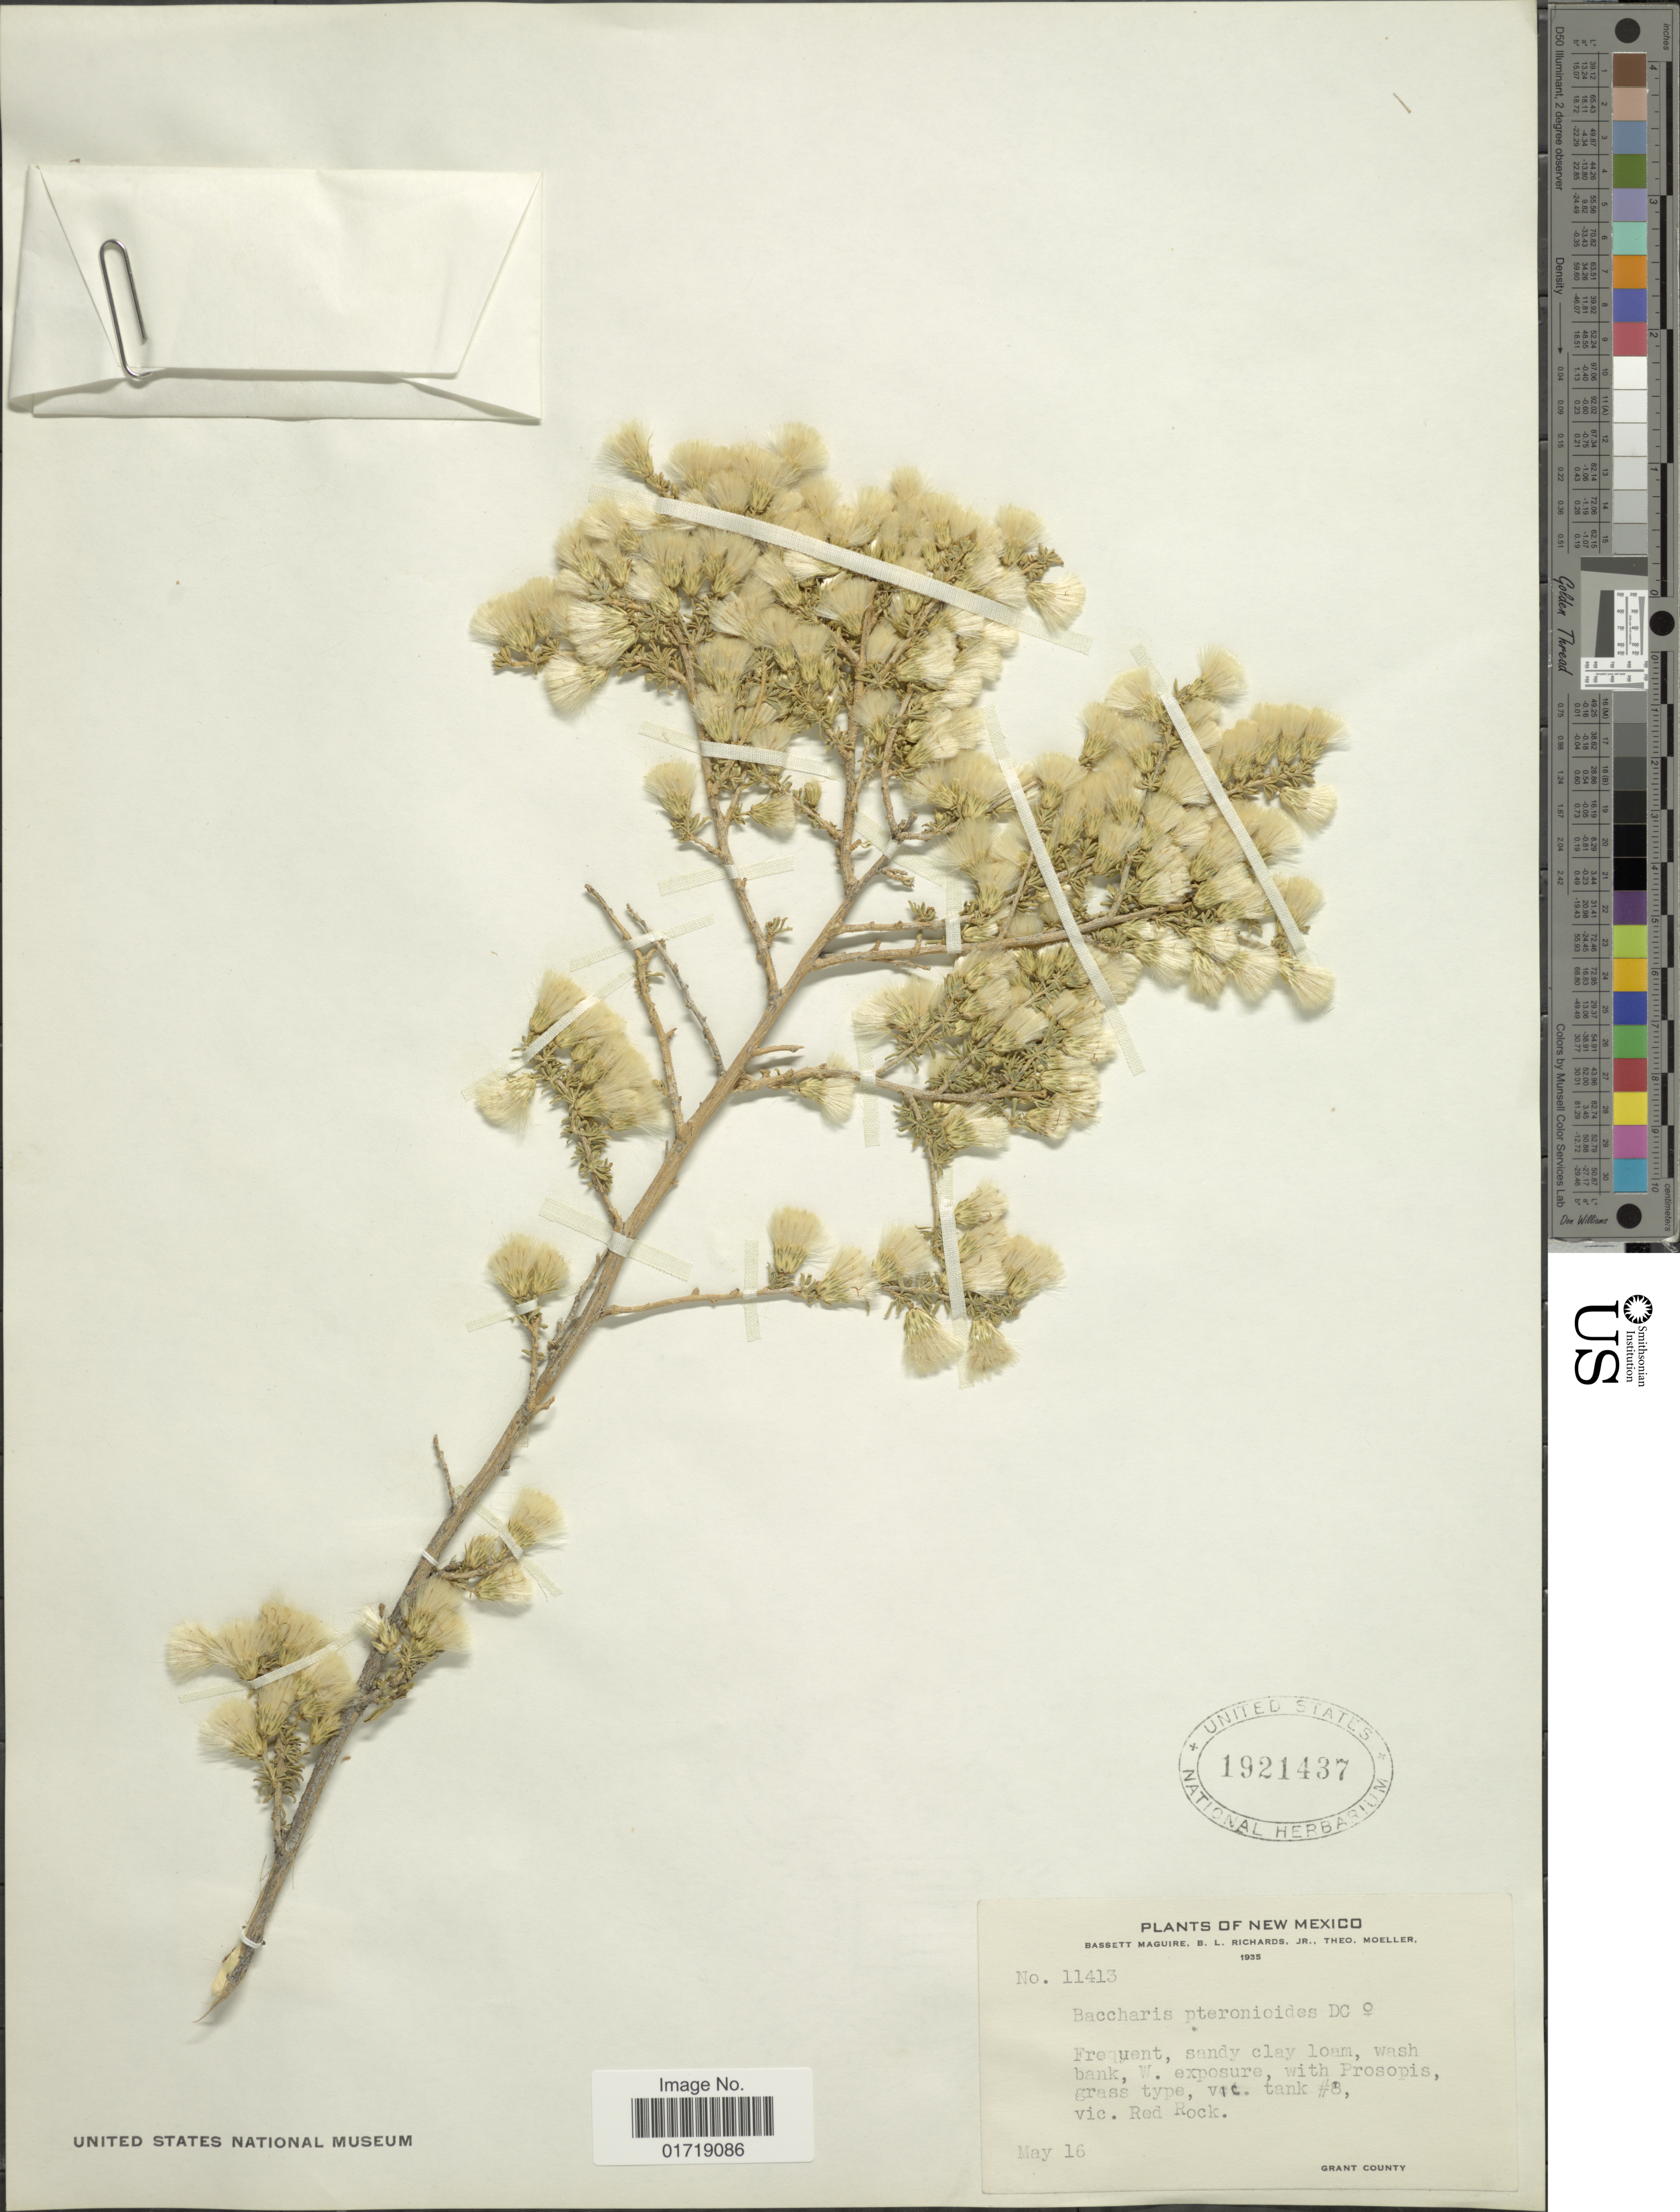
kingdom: Plantae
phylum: Tracheophyta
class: Magnoliopsida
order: Asterales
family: Asteraceae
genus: Baccharis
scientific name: Baccharis pteronioides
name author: DC.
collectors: B. Maguire, B. Richards & T. Moeller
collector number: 11413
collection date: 1935-05-16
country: United States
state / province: New Mexico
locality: Frequent, sandy clay loam, wash bank, W. exposure, grass type, vic. tank #8, vic. Red Rock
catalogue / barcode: US 1921437